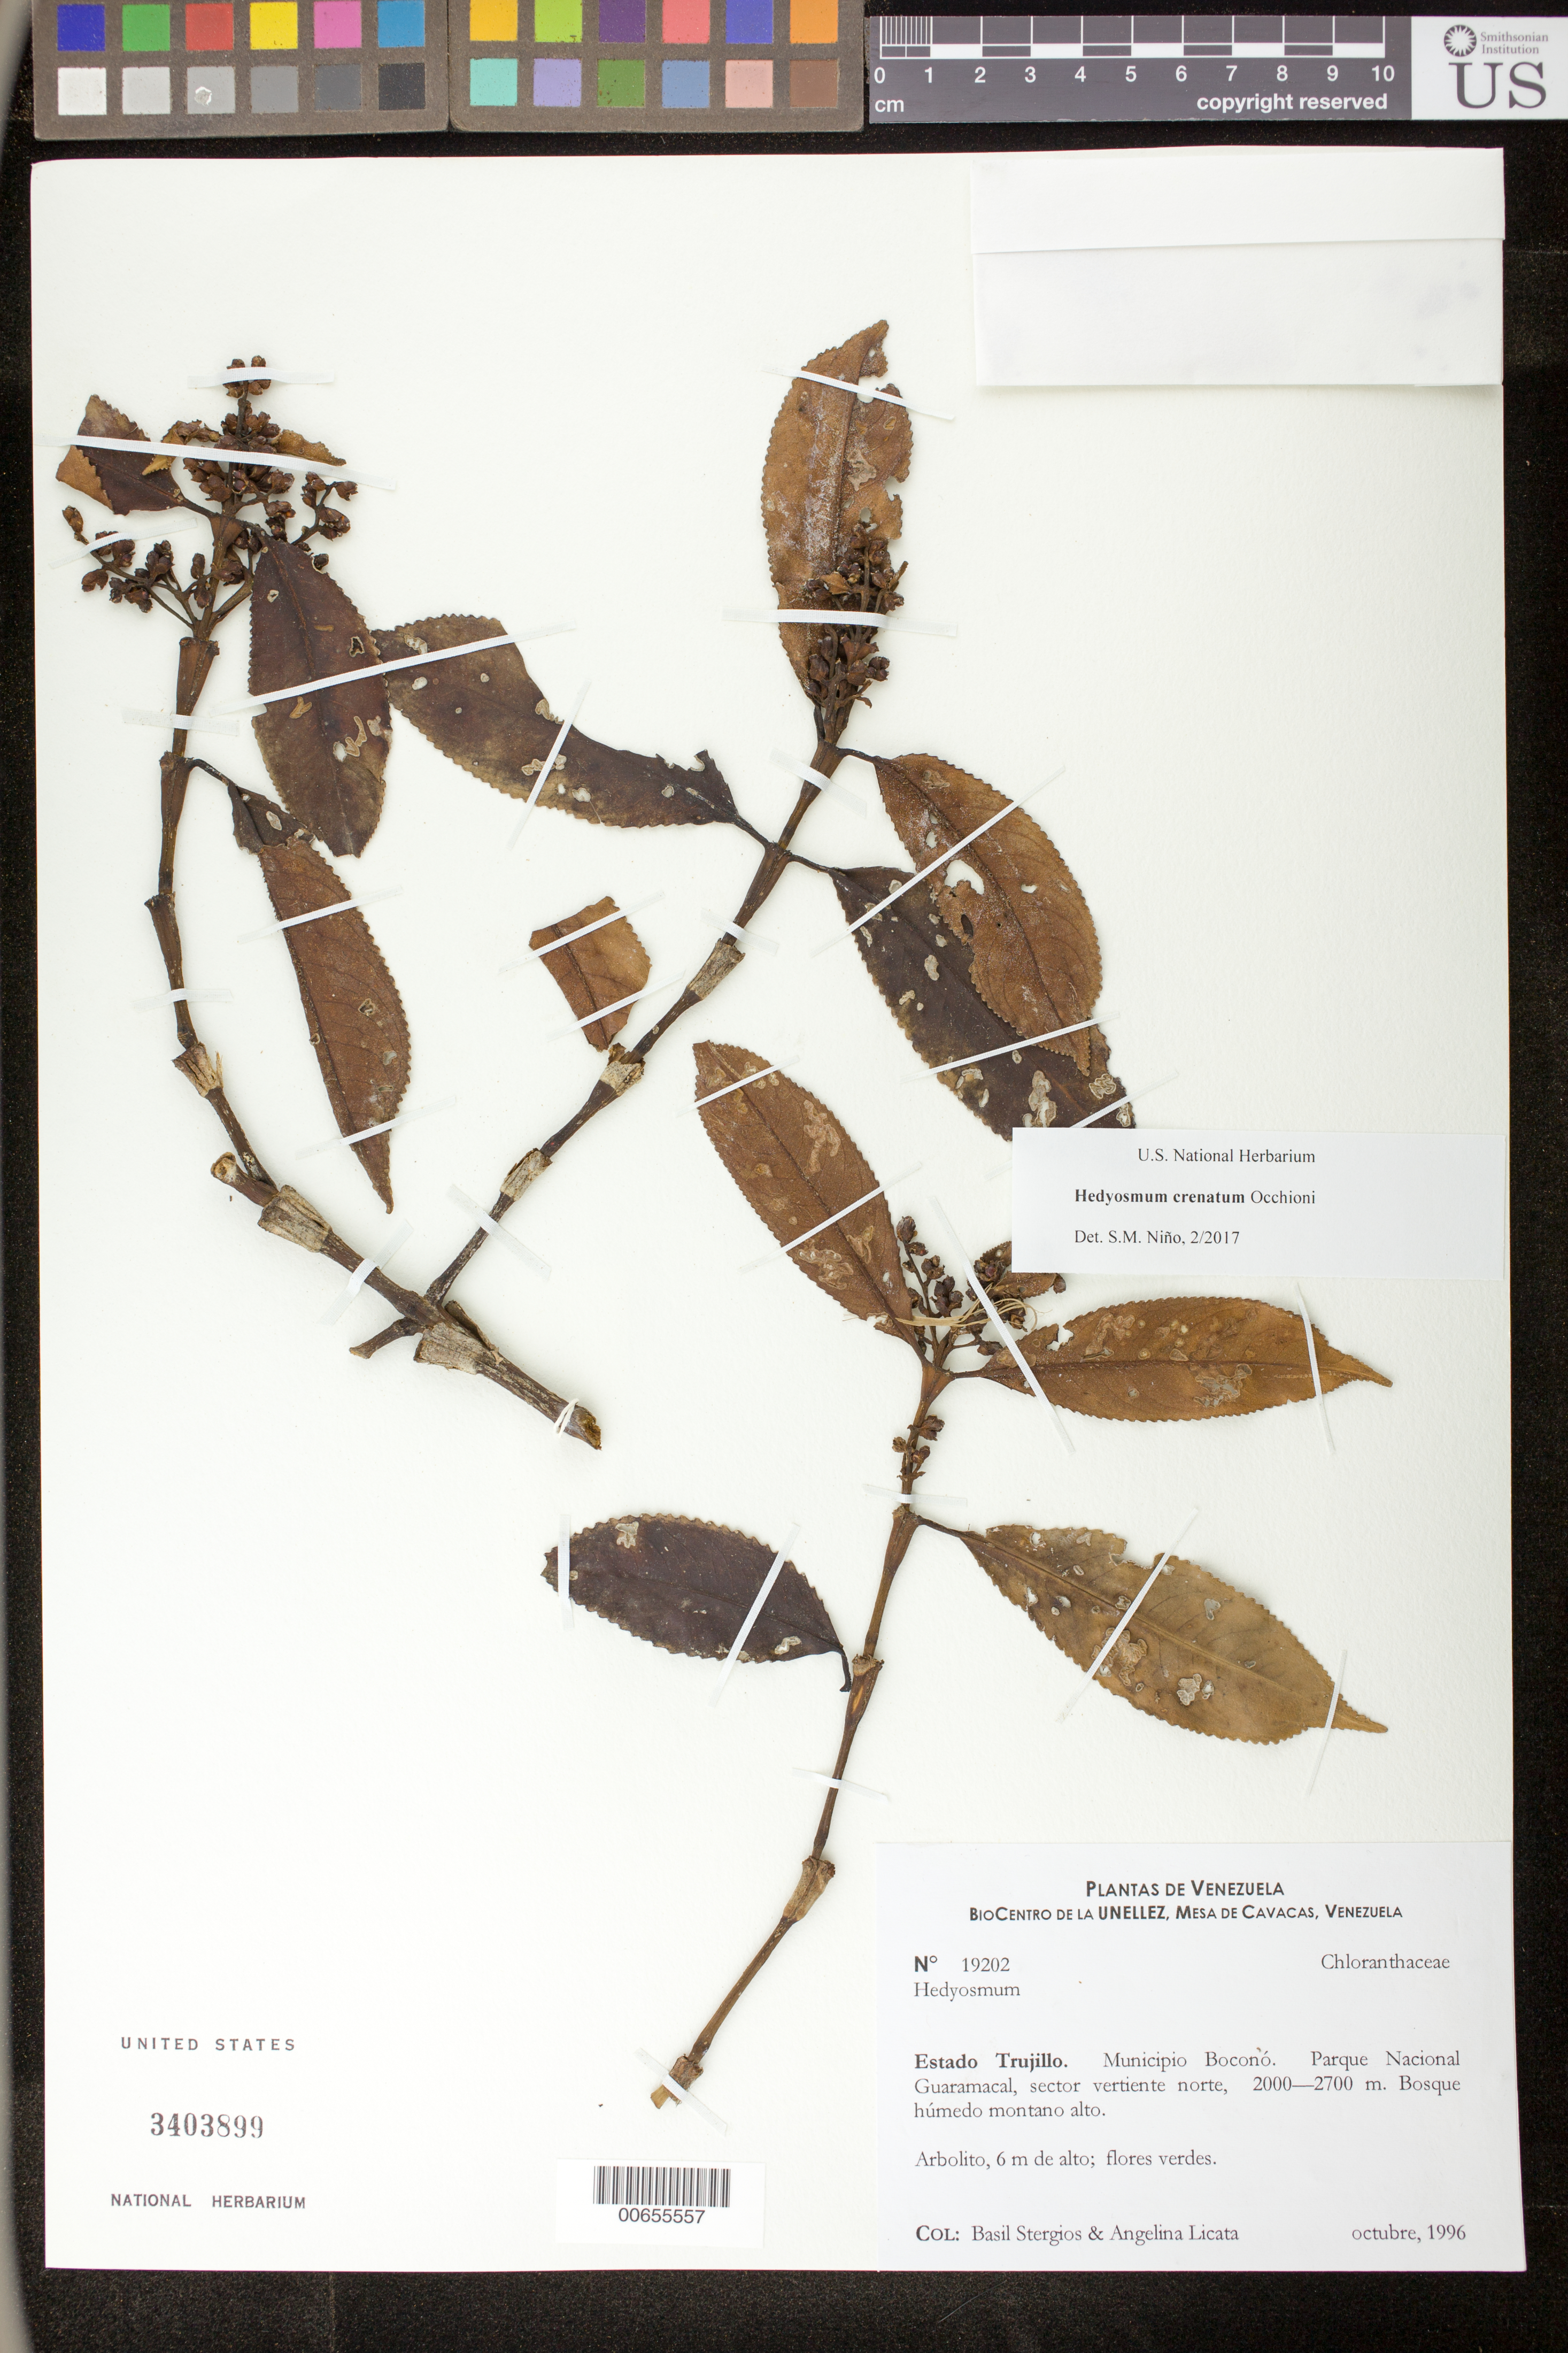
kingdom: Plantae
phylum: Tracheophyta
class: Magnoliopsida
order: Chloranthales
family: Chloranthaceae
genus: Hedyosmum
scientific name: Hedyosmum crenatum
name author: Occhioni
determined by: Niño, S. M., (PORT), BioCentro-UNELLEZ (VENEZUELA)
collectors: B. G. Stergios & A. Licata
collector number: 19202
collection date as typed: Oct 1996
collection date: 1996-10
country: Venezuela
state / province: Trujillo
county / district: Boconó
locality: Parque Nacional Guaramacal, vertiente N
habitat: Bosque húmedo montano alto.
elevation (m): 2000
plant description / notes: PORT, US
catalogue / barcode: US 3403899